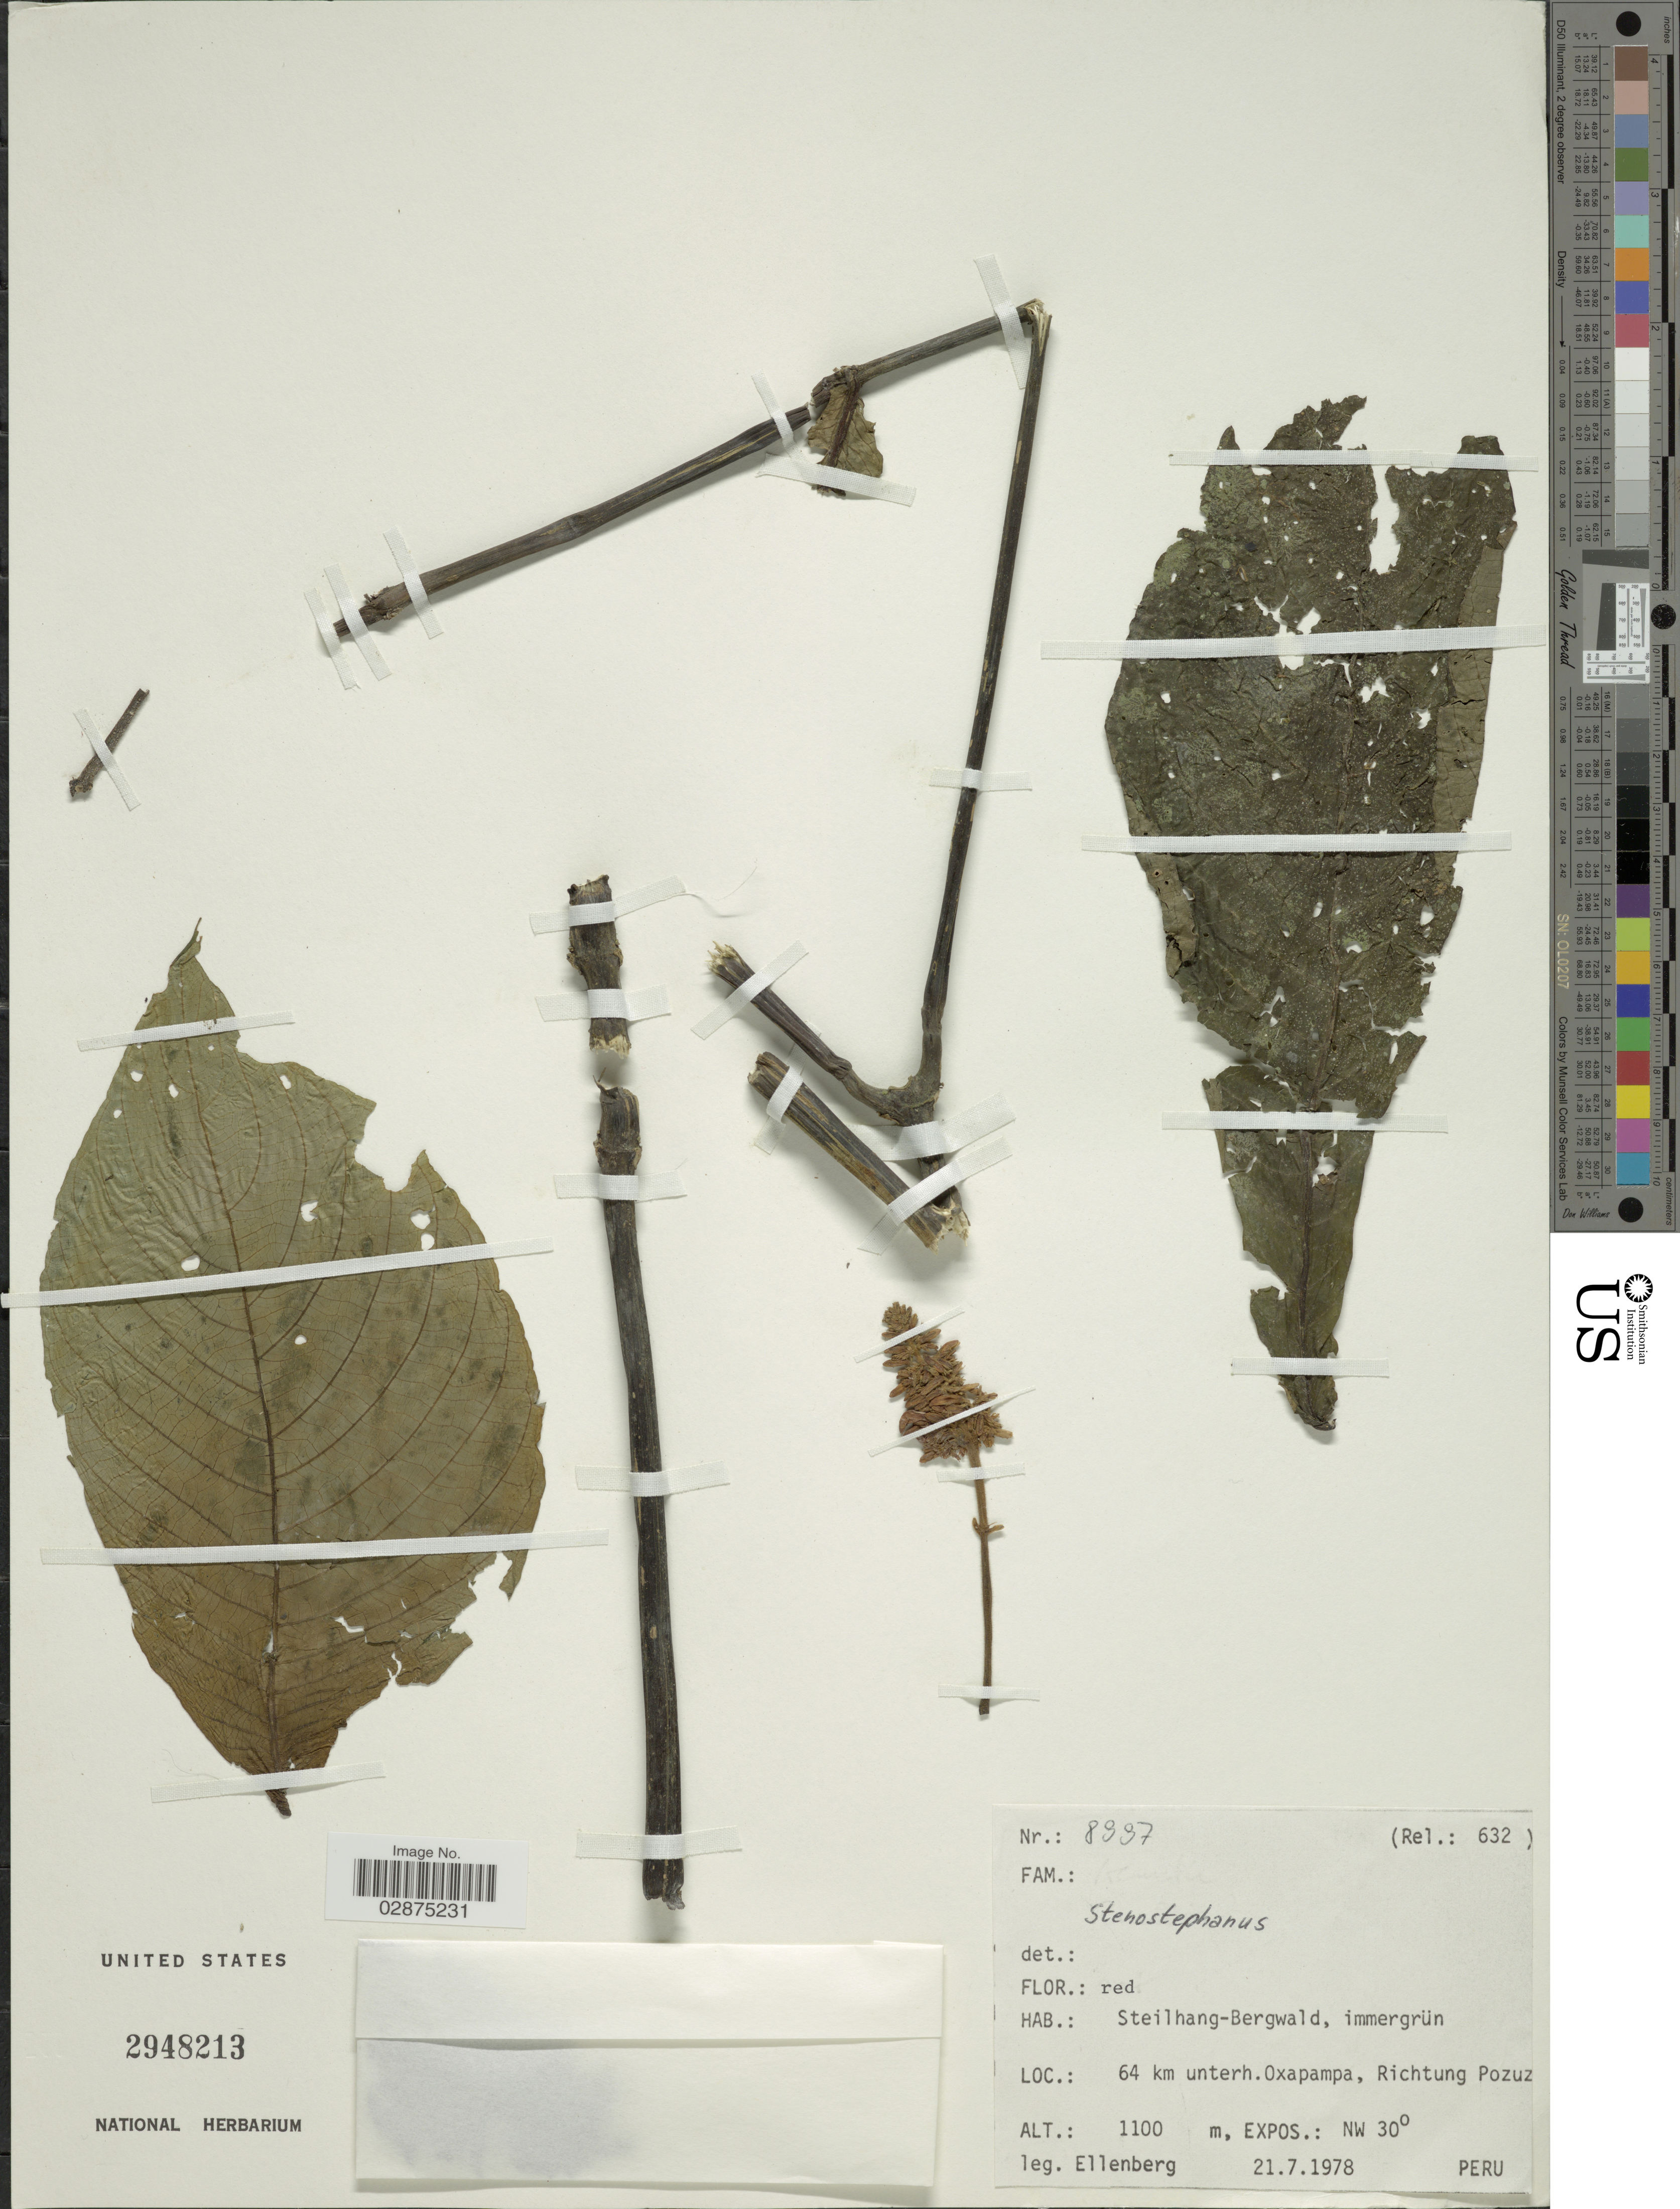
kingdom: Plantae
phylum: Tracheophyta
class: Magnoliopsida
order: Lamiales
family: Acanthaceae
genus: Stenostephanus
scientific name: Stenostephanus longistaminus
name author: (Ruiz & Pav.) V.M. Baum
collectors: Ellenberg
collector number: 8337*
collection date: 1978-07-21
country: Peru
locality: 64 km unterh. Oxapampa, Richtung Pozuz.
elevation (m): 1100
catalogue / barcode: US 2948213